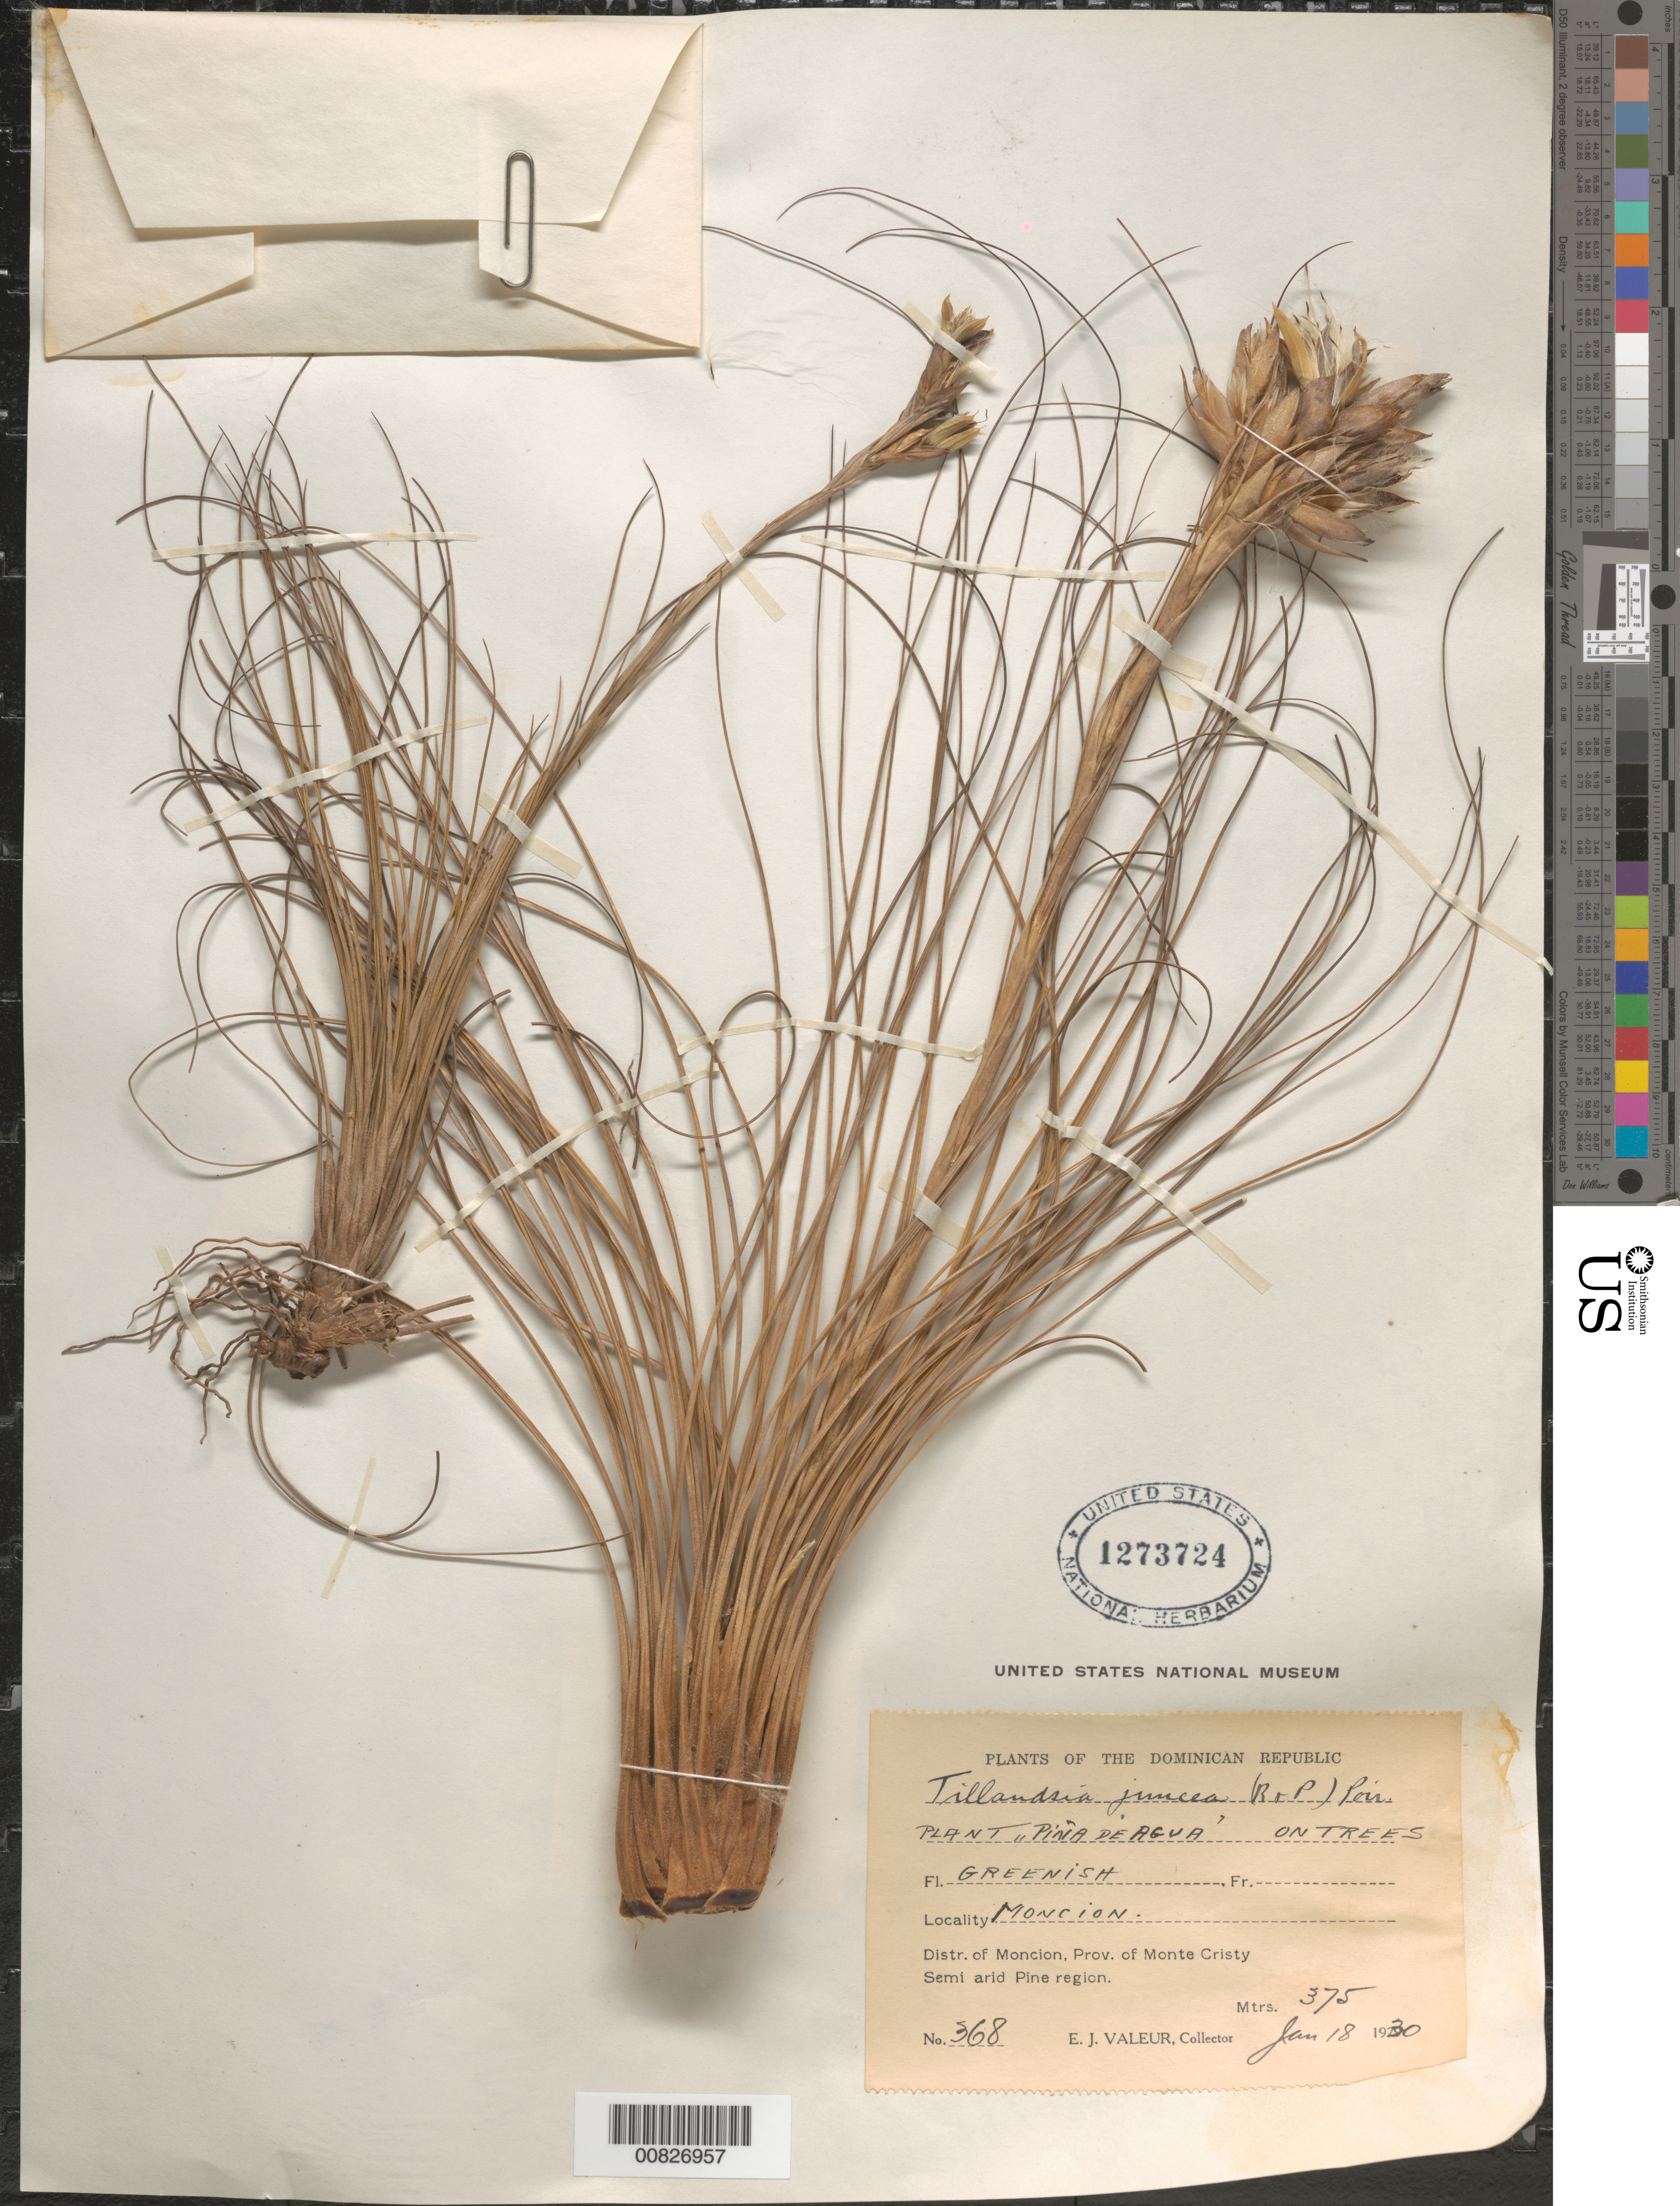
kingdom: Plantae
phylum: Tracheophyta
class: Liliopsida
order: Poales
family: Bromeliaceae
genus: Tillandsia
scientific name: Tillandsia juncea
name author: (Ruiz & Pav.) Poir.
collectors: E. Valeur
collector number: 368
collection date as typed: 18 Jan 1930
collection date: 1930-01-18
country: Dominican Republic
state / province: Monte Cristi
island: Hispaniola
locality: Monción. Distr. of Monción, Prov. of Montecristi.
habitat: On trees. Semi arid Pine region.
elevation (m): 375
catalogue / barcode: US 1273724